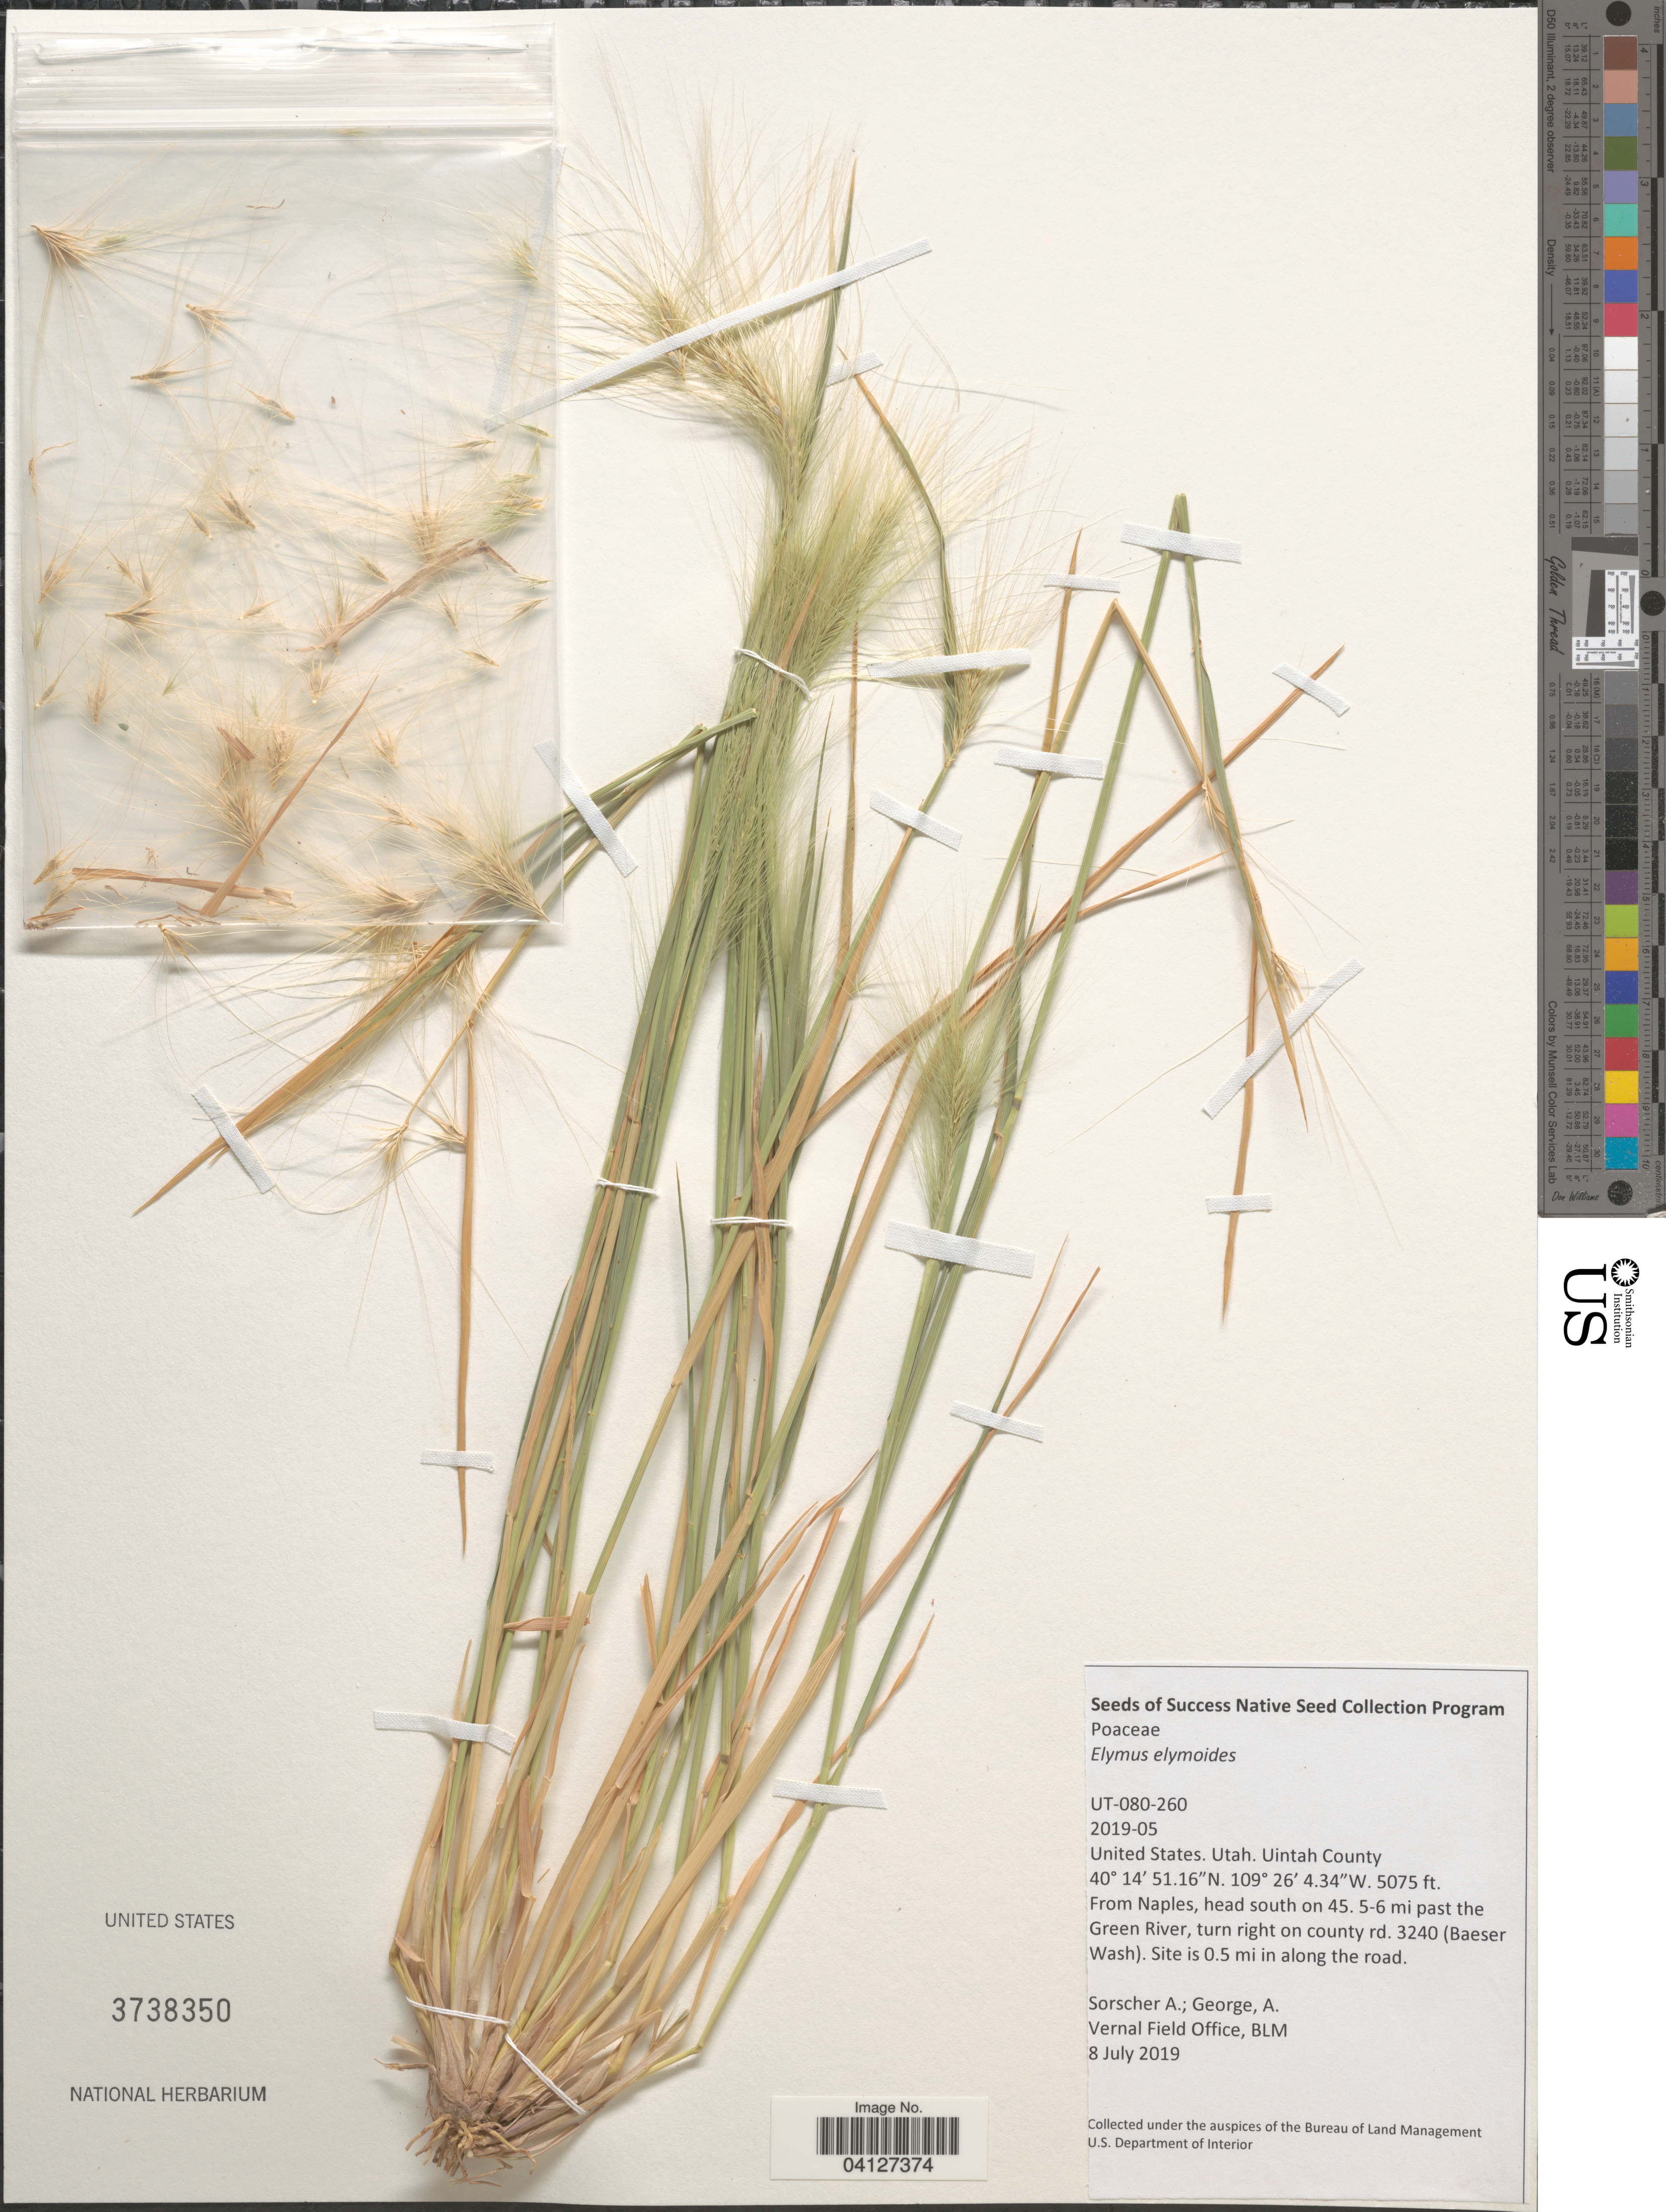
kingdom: Plantae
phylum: Tracheophyta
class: Liliopsida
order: Poales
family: Poaceae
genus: Elymus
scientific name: Elymus elymoides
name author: (Raf.) Swezey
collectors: A. Sorscher & A. S. George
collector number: UT-080-260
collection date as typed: Transcribed d/m/y: 8/7/2019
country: United States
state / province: Utah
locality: Uintah County. From Naples, head south on 45. 5-6 mi past the Green River, turn right on county rd. 3240 (Baeser Wash). Site is 0.5 mi in along the road.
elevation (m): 1547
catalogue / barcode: US 3738350